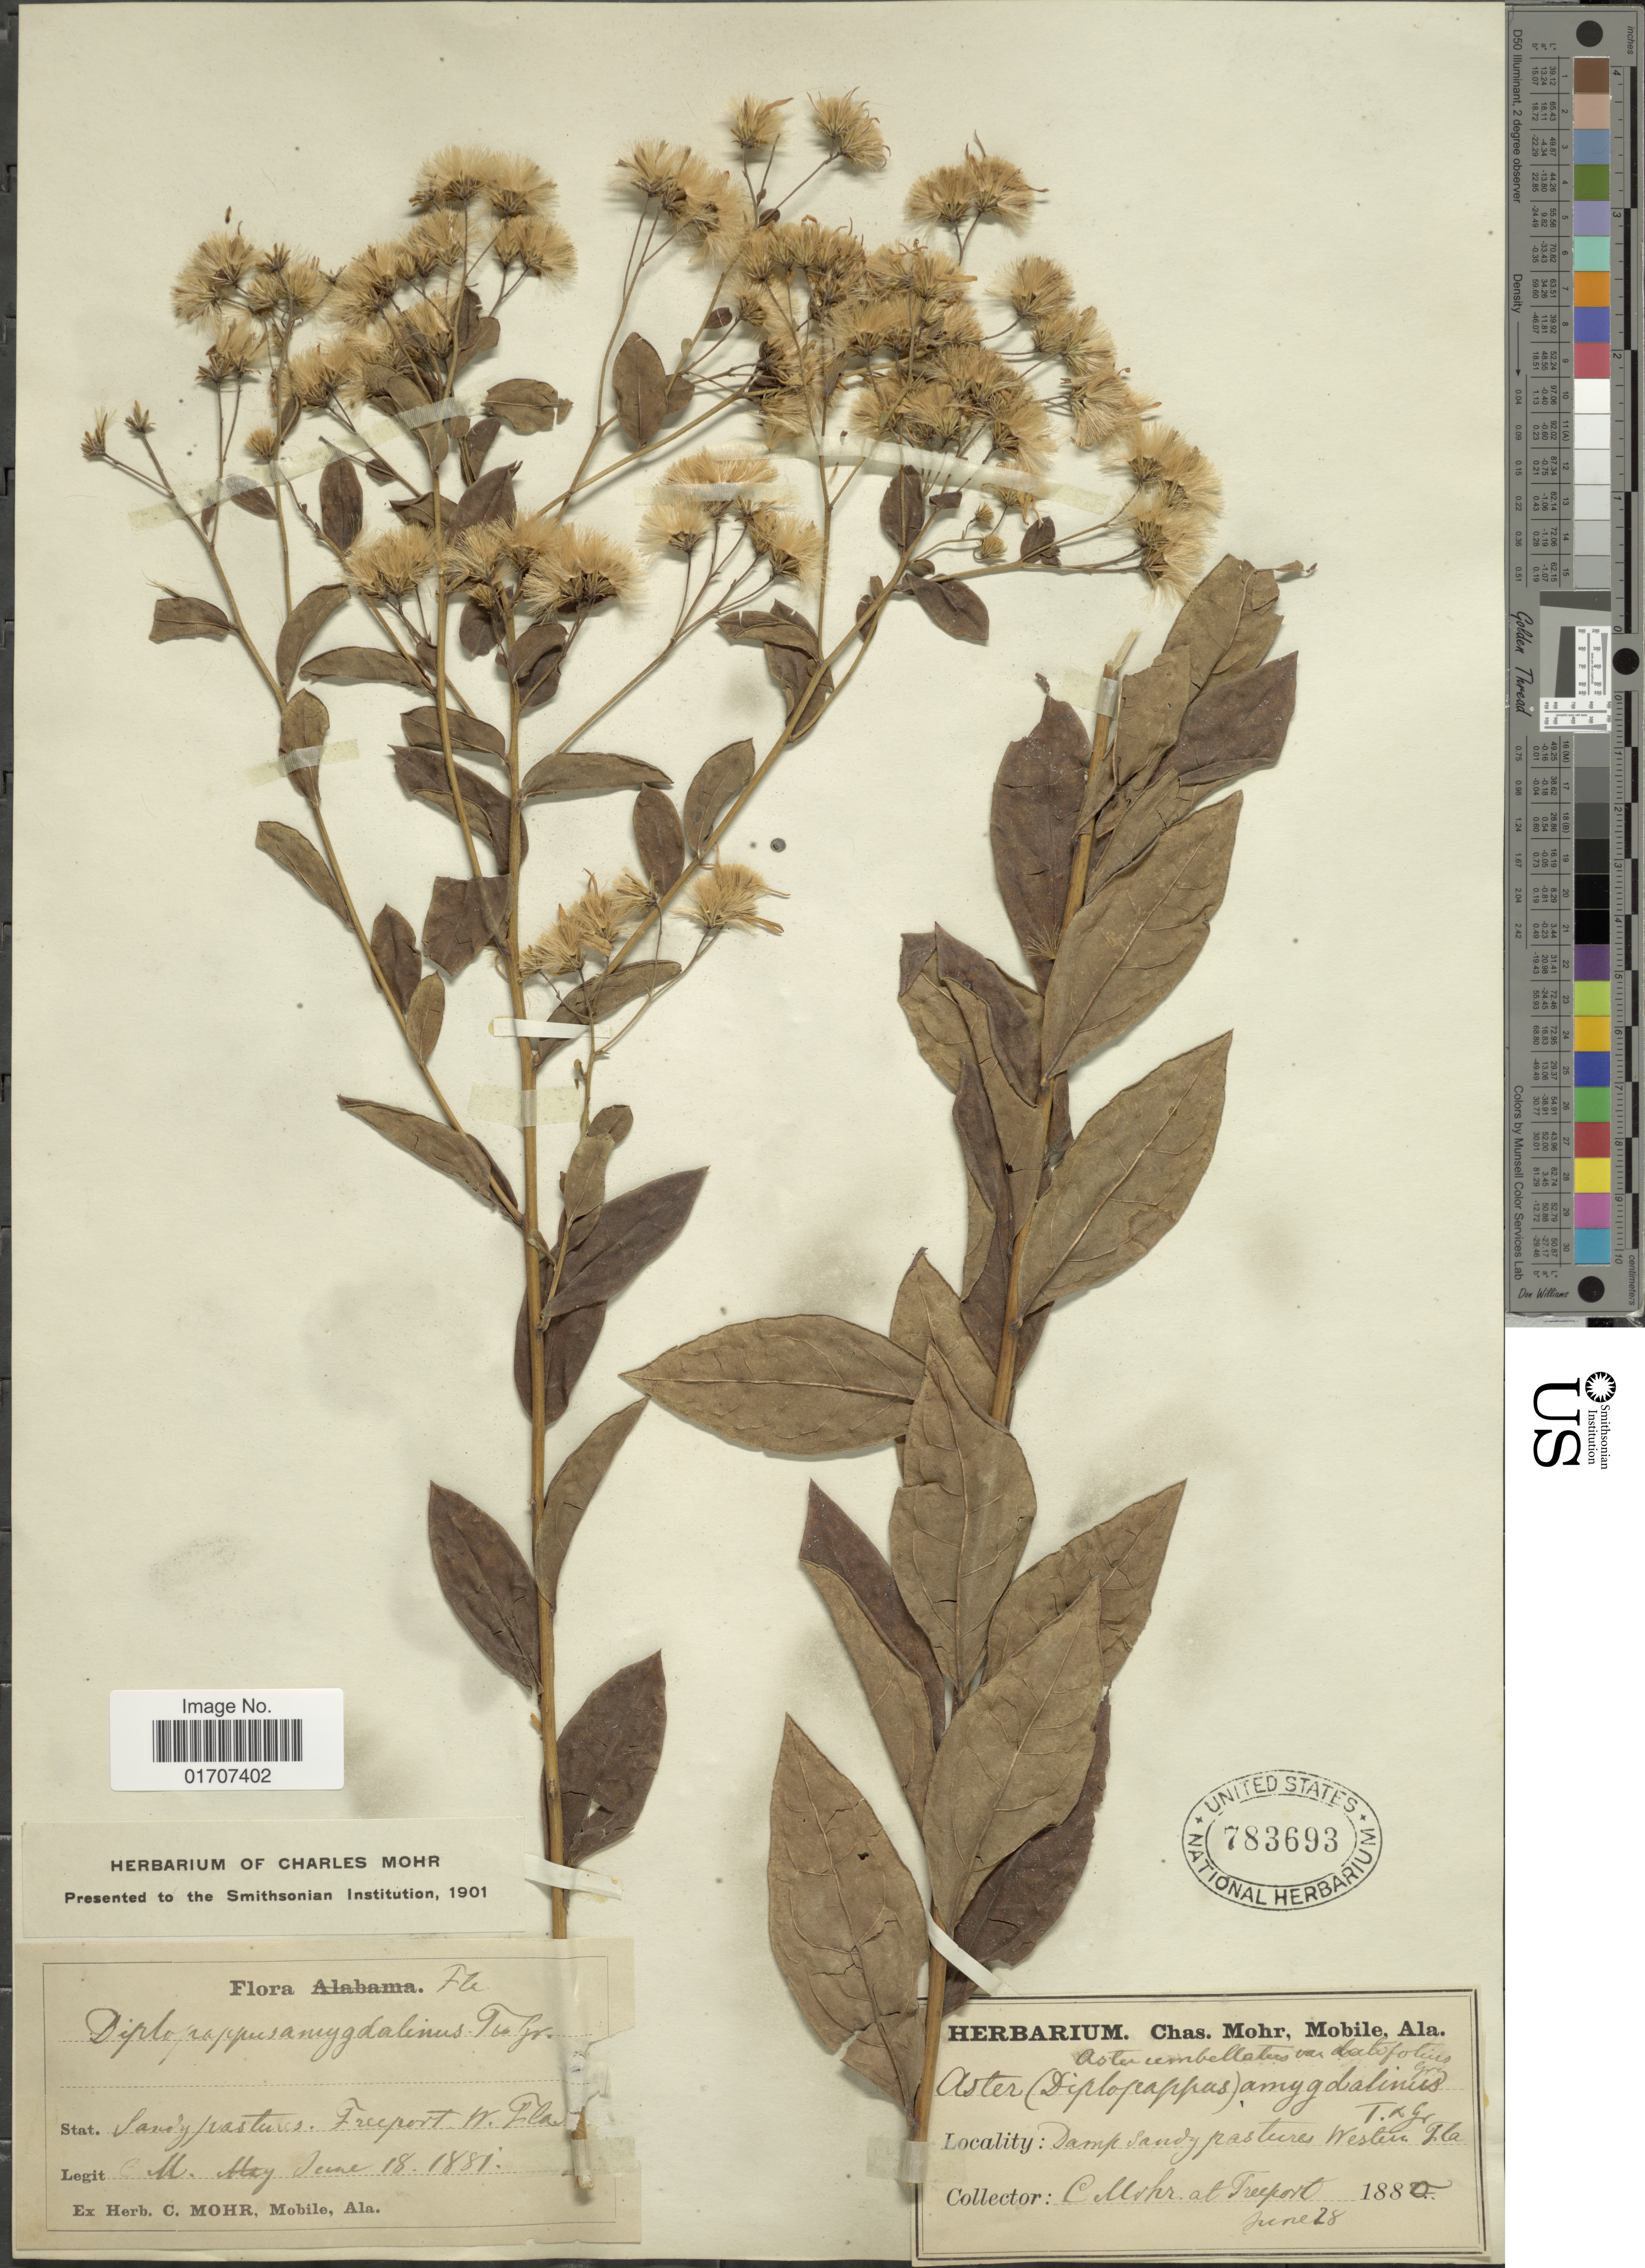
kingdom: Plantae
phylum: Tracheophyta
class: Magnoliopsida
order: Asterales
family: Asteraceae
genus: Doellingeria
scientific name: Doellingeria sericocarpoides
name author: Small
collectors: C. T. Mohr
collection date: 1880-06-28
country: United States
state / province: Florida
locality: Freeport, W. Fla.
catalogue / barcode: US 783693